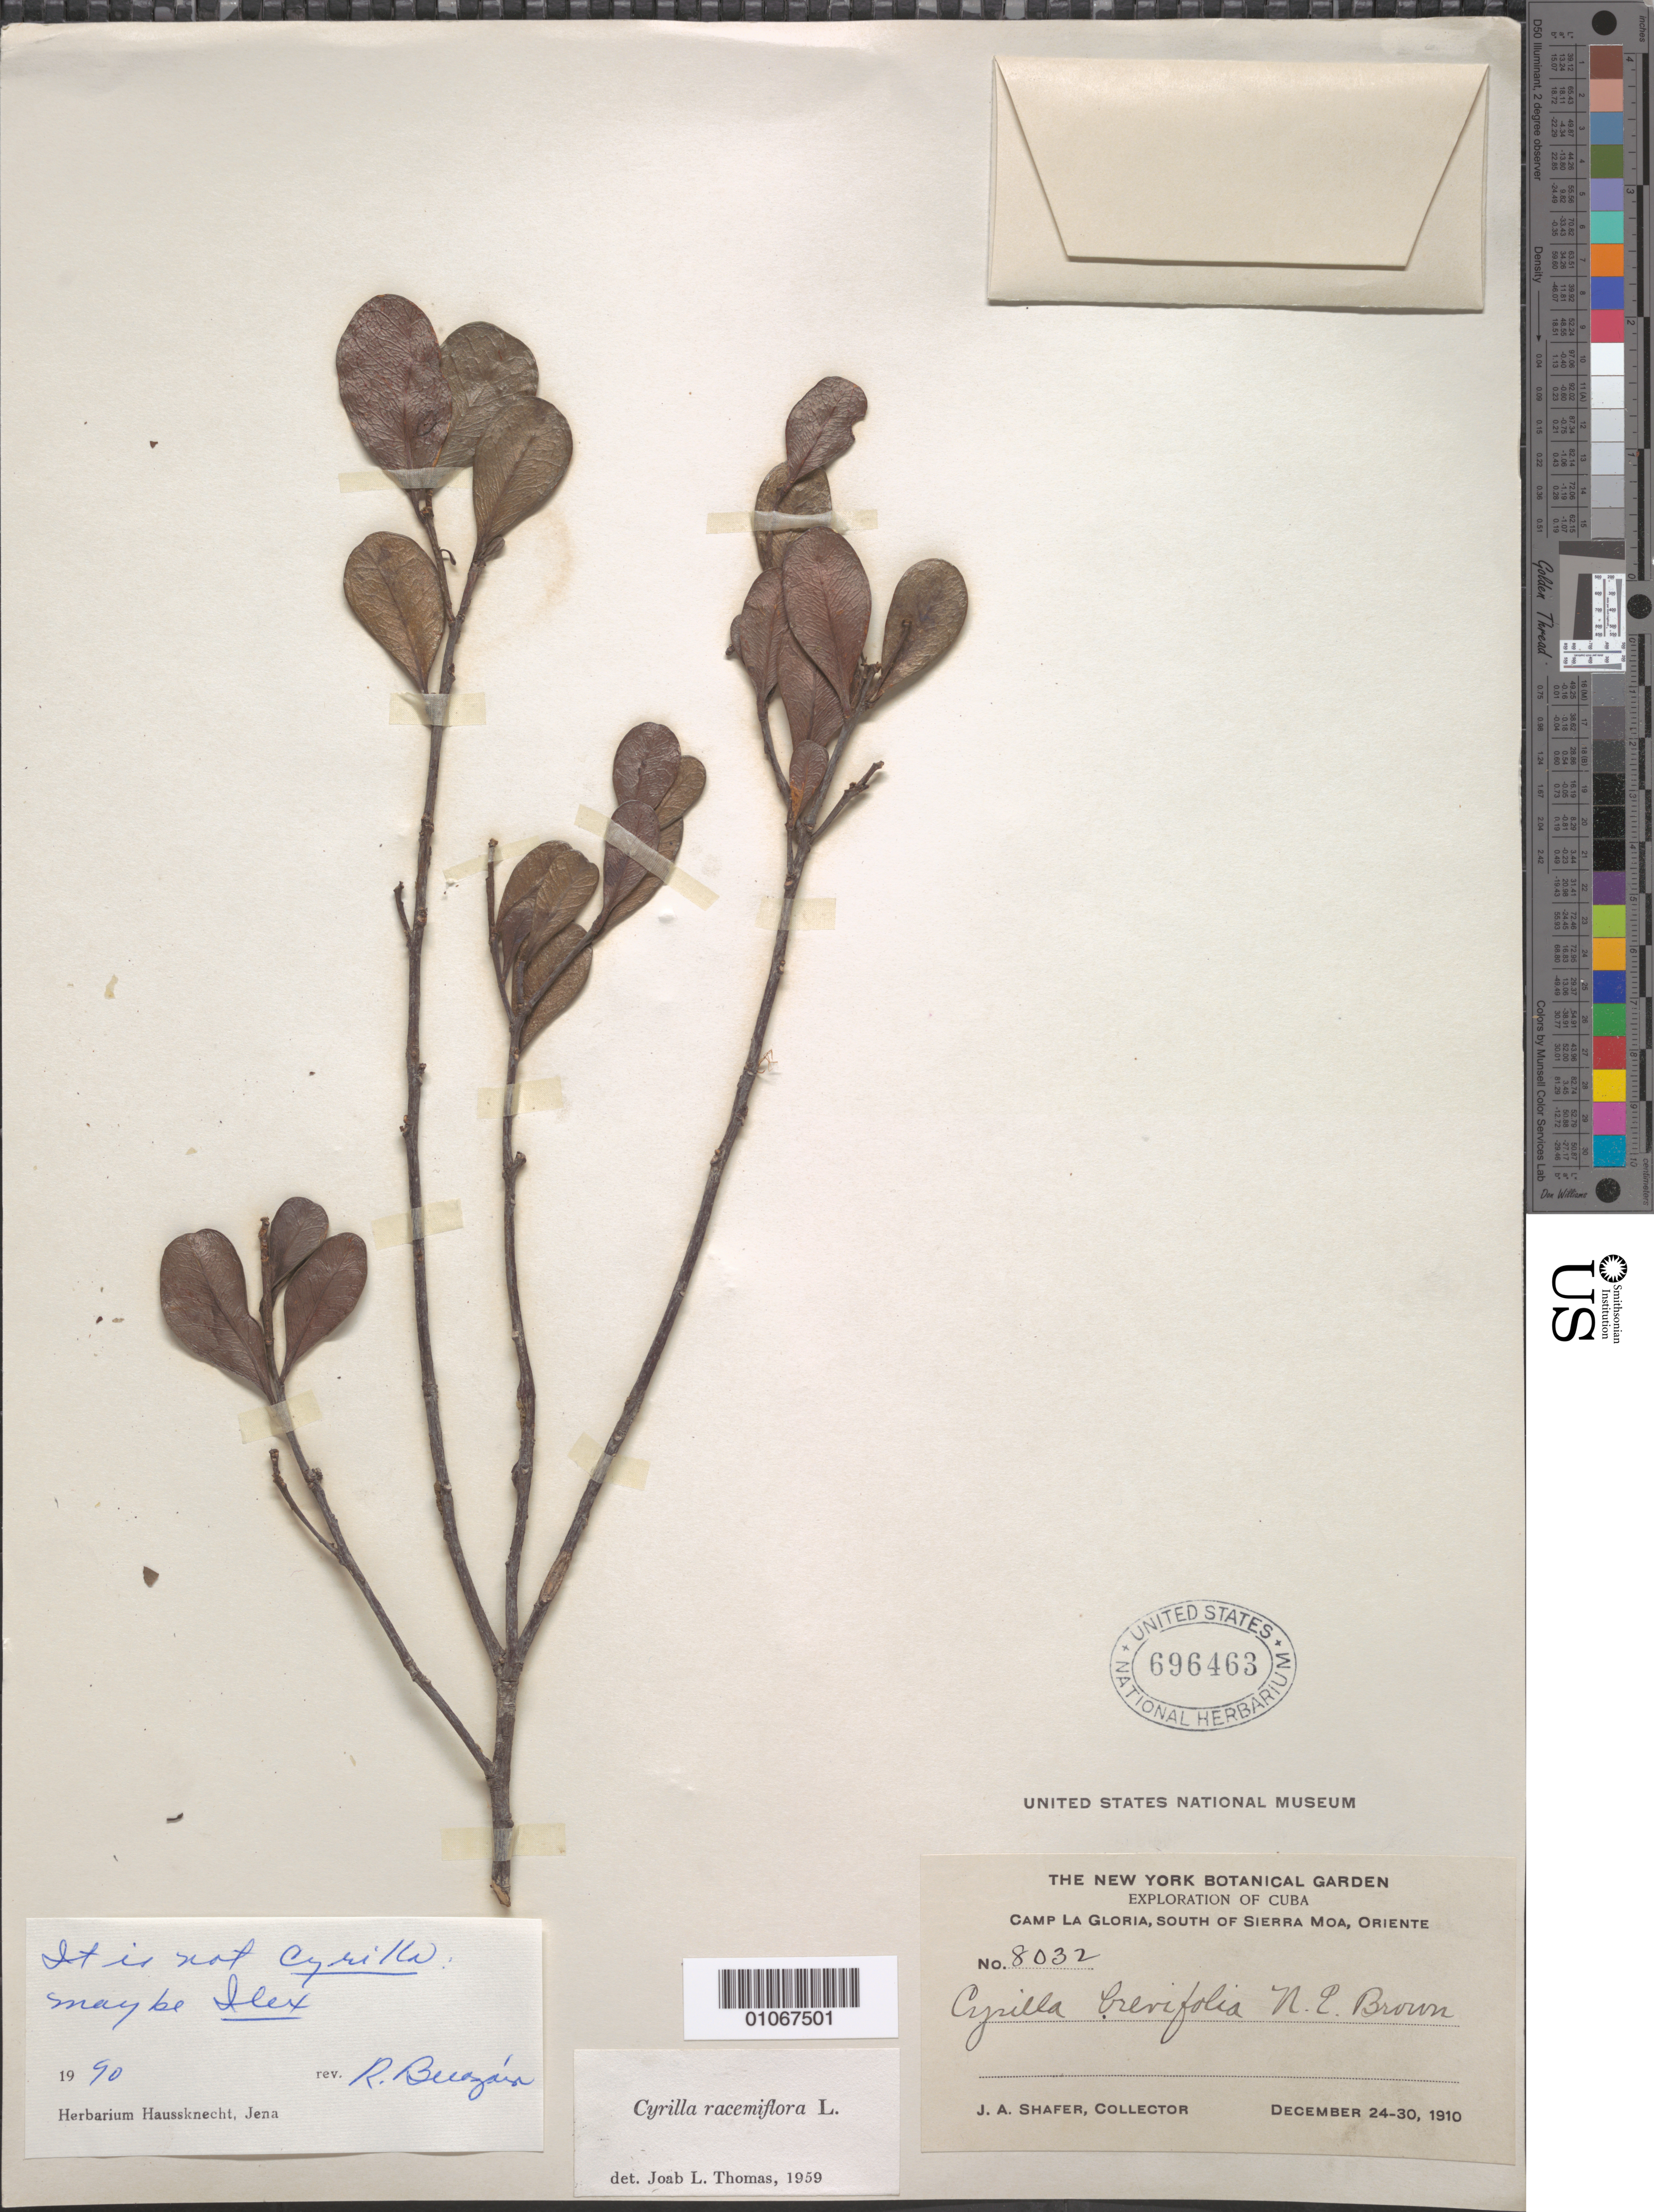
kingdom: Plantae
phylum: Tracheophyta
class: Magnoliopsida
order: Aquifoliales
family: Aquifoliaceae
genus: Ilex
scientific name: Ilex sp.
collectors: J. A. Shafer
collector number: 8032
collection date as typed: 24 Dec 1910 to 30 Dec 1910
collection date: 1910-12-24/1910-12-30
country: Cuba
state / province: Holguín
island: Cuba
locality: Camp La Gloria, South of Sierra Moa, Oriente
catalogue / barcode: US 696463